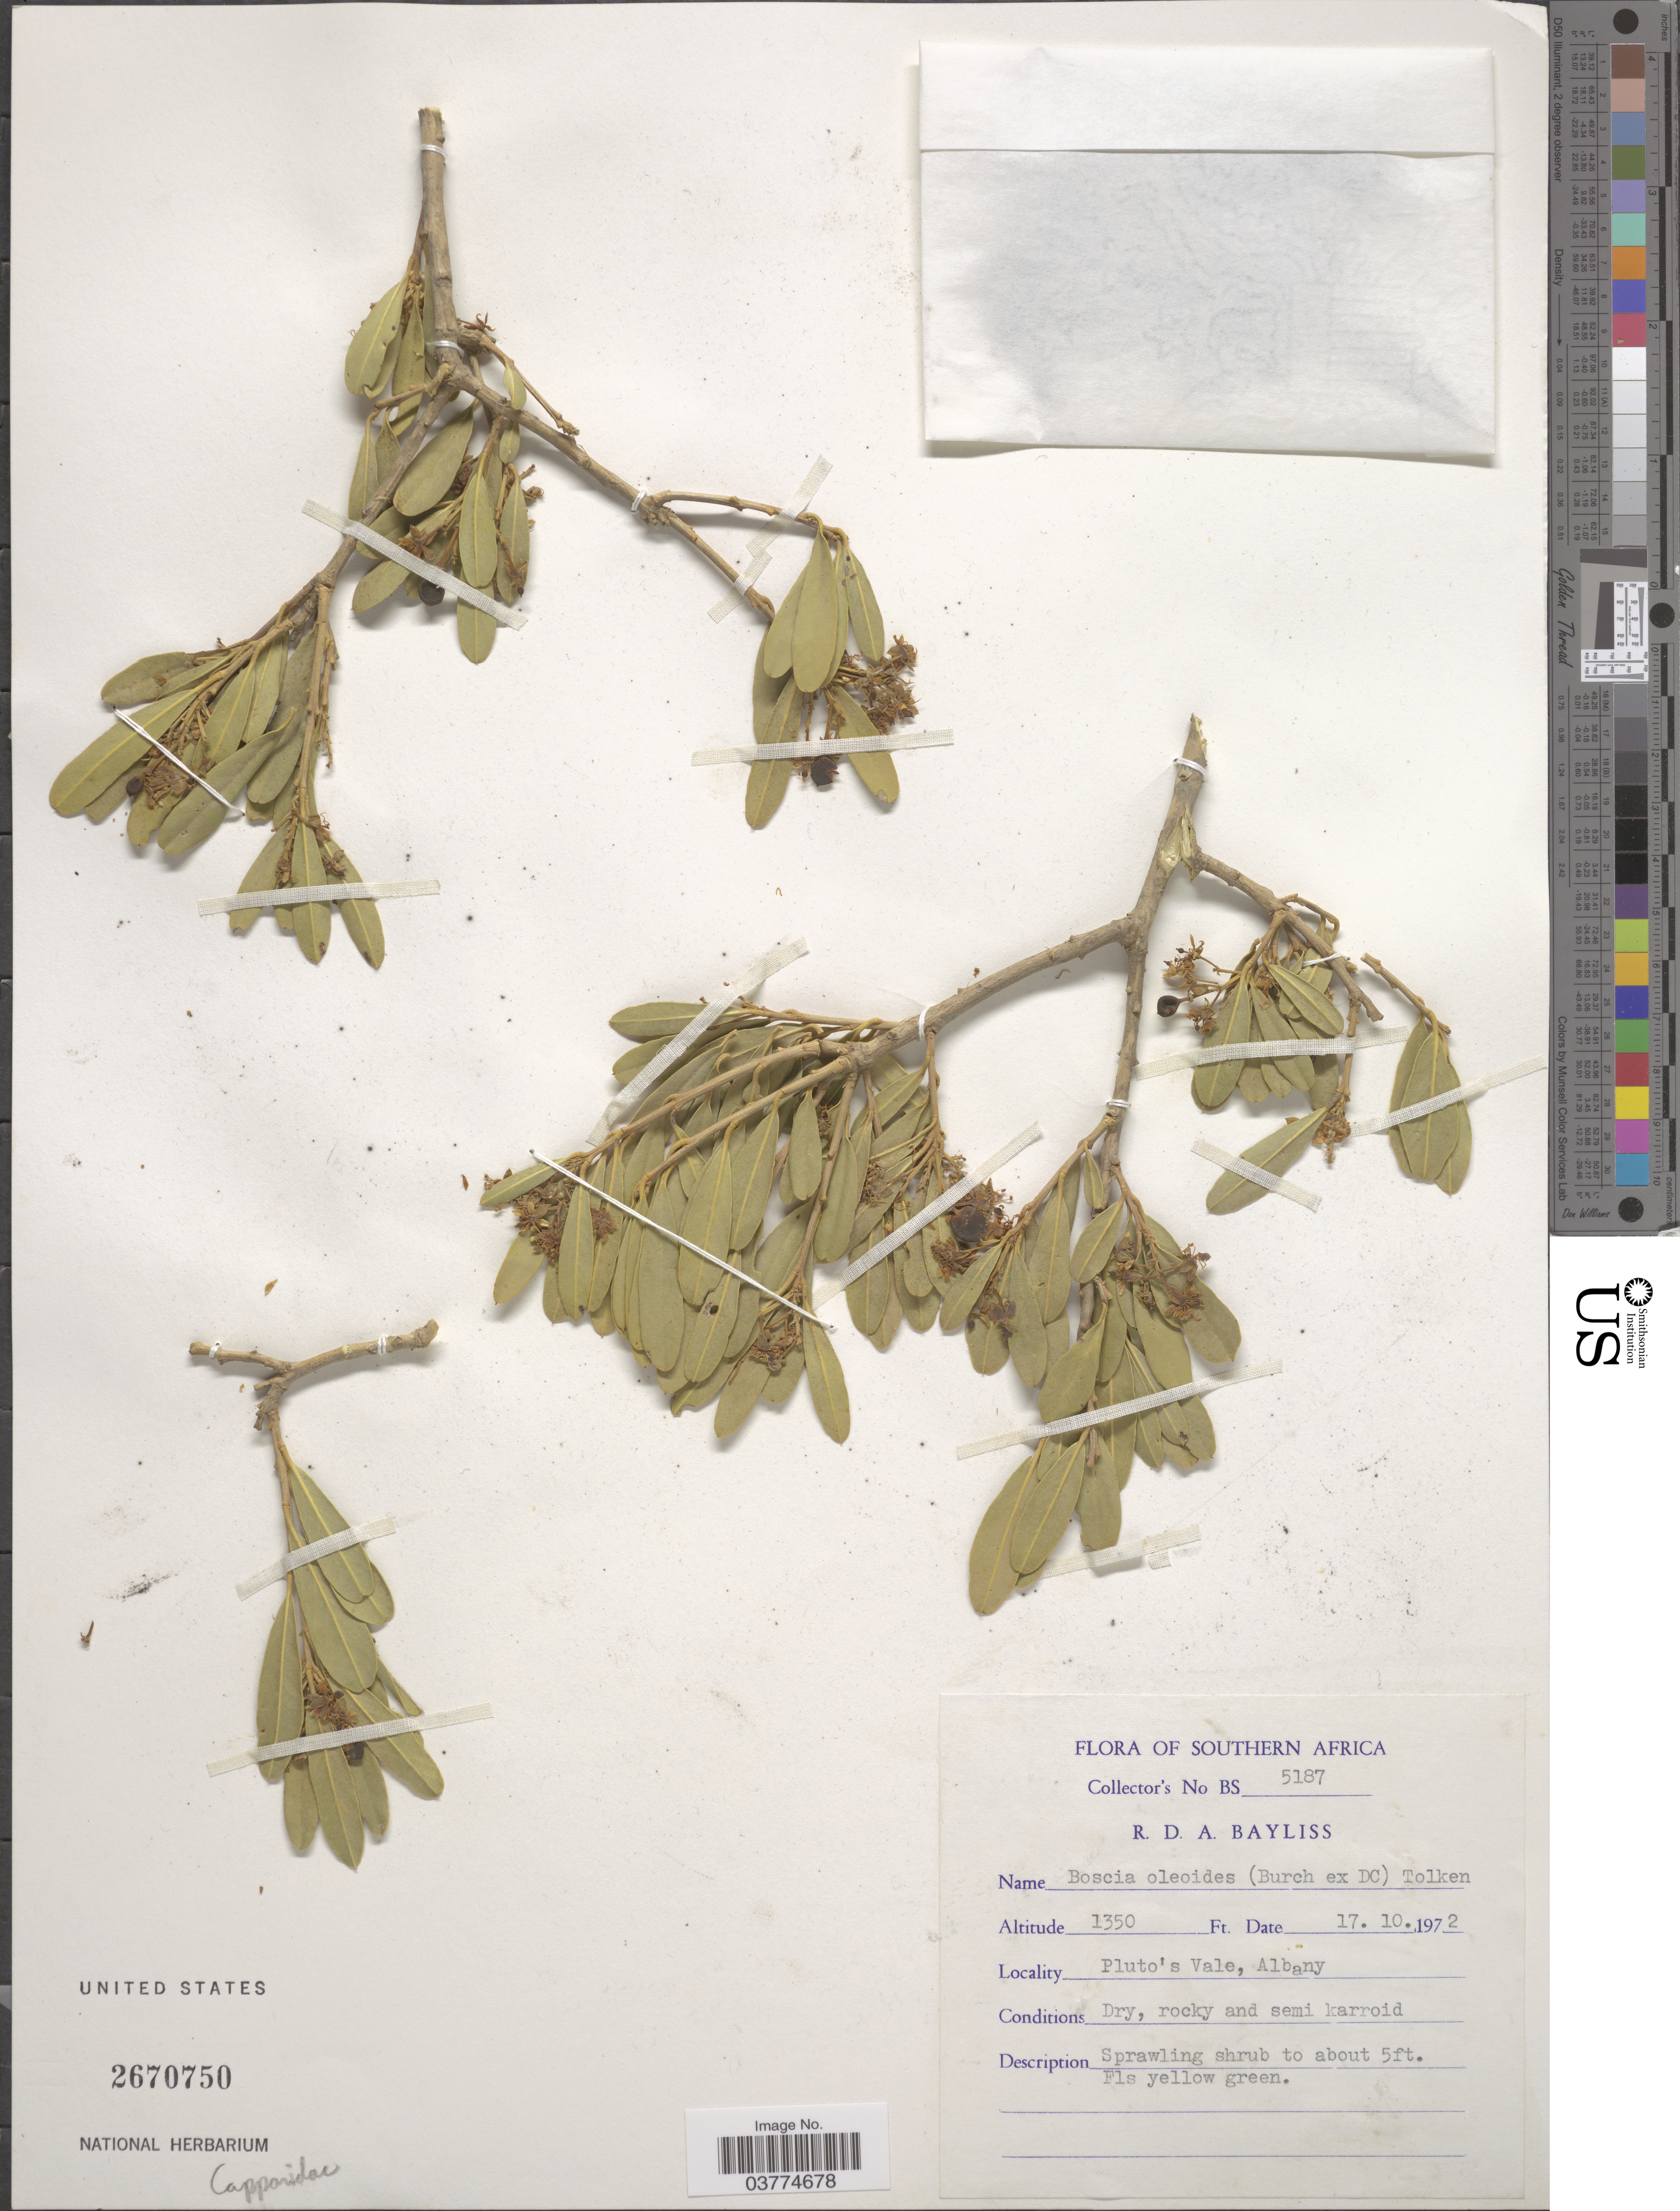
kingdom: Plantae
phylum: Tracheophyta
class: Magnoliopsida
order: Brassicales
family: Capparaceae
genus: Boscia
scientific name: Boscia oleoides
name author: (Burch. ex DC.) Toelken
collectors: R. Bayliss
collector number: BS5187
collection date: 1972-10-17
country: South Africa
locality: Southern Africa. Pluto's Vale, Albany.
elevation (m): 411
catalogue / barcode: US 2670750